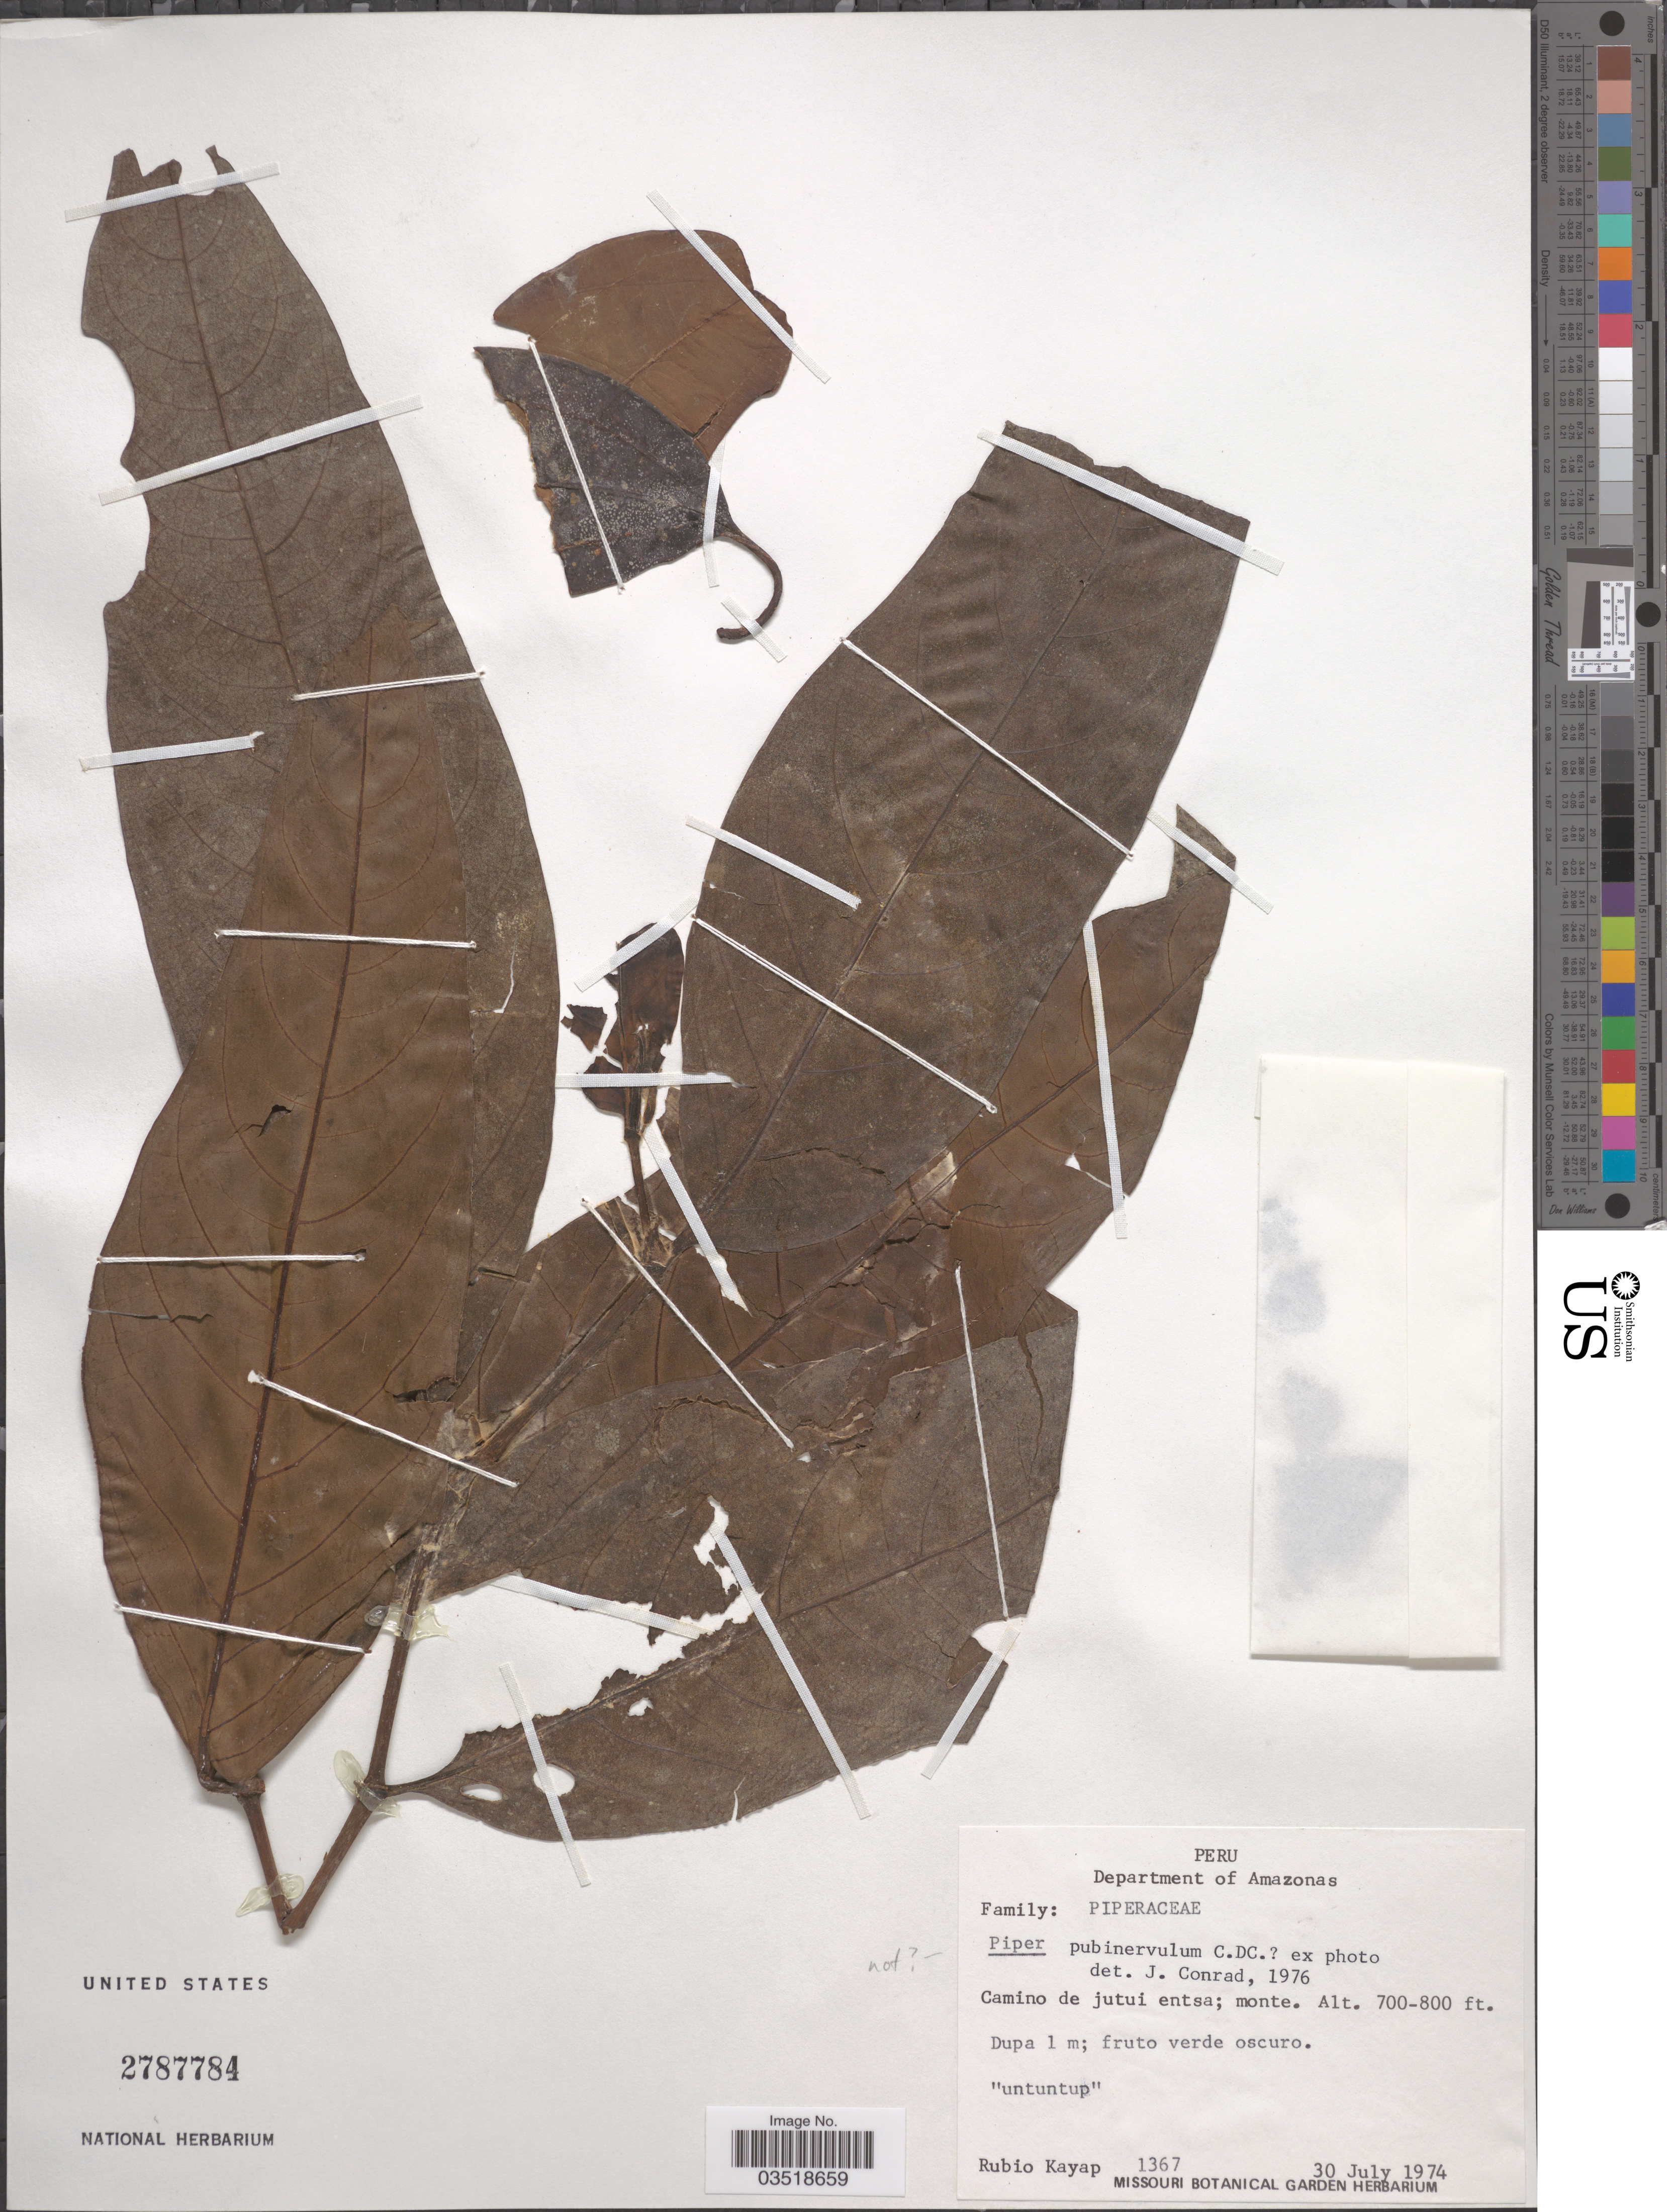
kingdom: Plantae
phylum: Tracheophyta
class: Magnoliopsida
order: Piperales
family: Piperaceae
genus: Piper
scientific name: Piper pubinervulum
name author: C. DC.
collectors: R. Kayap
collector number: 1367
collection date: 1974-07-30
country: Peru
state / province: Amazonas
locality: Department of Amazonas. Camino de jutui entsa; monte.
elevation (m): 213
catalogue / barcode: US 2787784